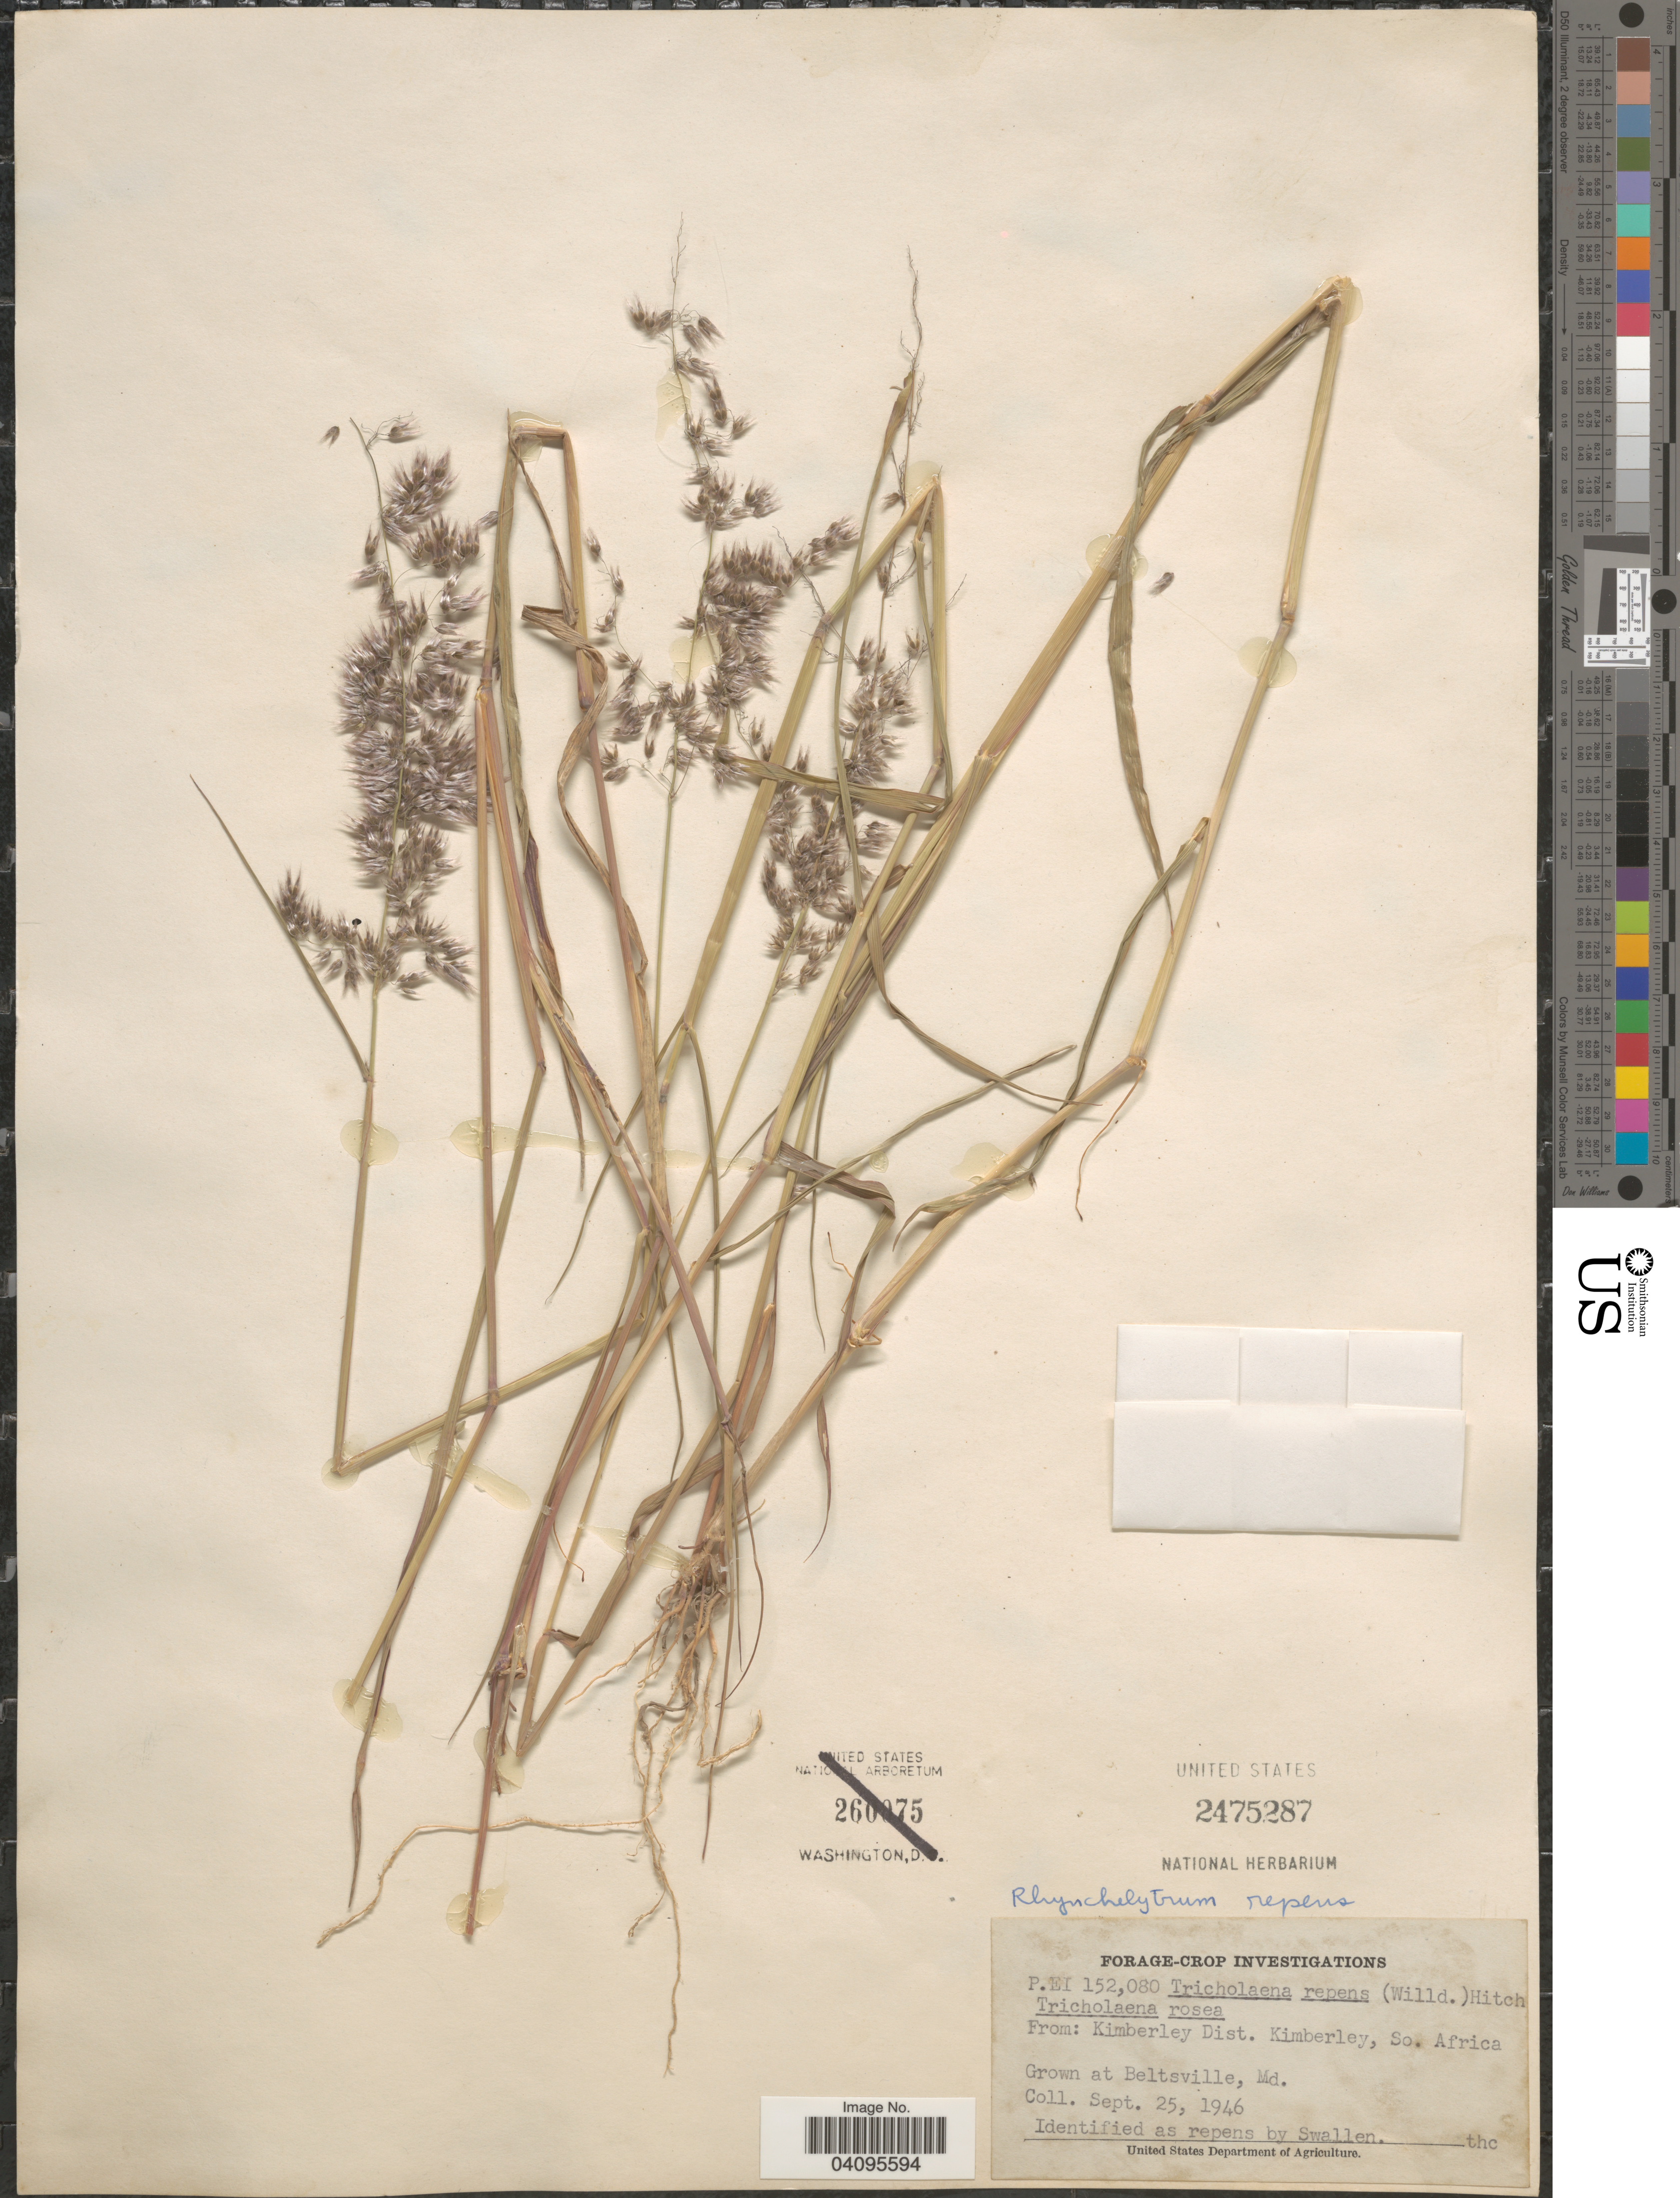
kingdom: Plantae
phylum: Tracheophyta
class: Liliopsida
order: Poales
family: Poaceae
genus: Melinis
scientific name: Melinis repens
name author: (Willd.) Zizka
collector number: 152080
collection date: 1946-09-25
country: United States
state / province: Maryland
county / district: Prince George's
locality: Beltsville, Md.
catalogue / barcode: US 2475287